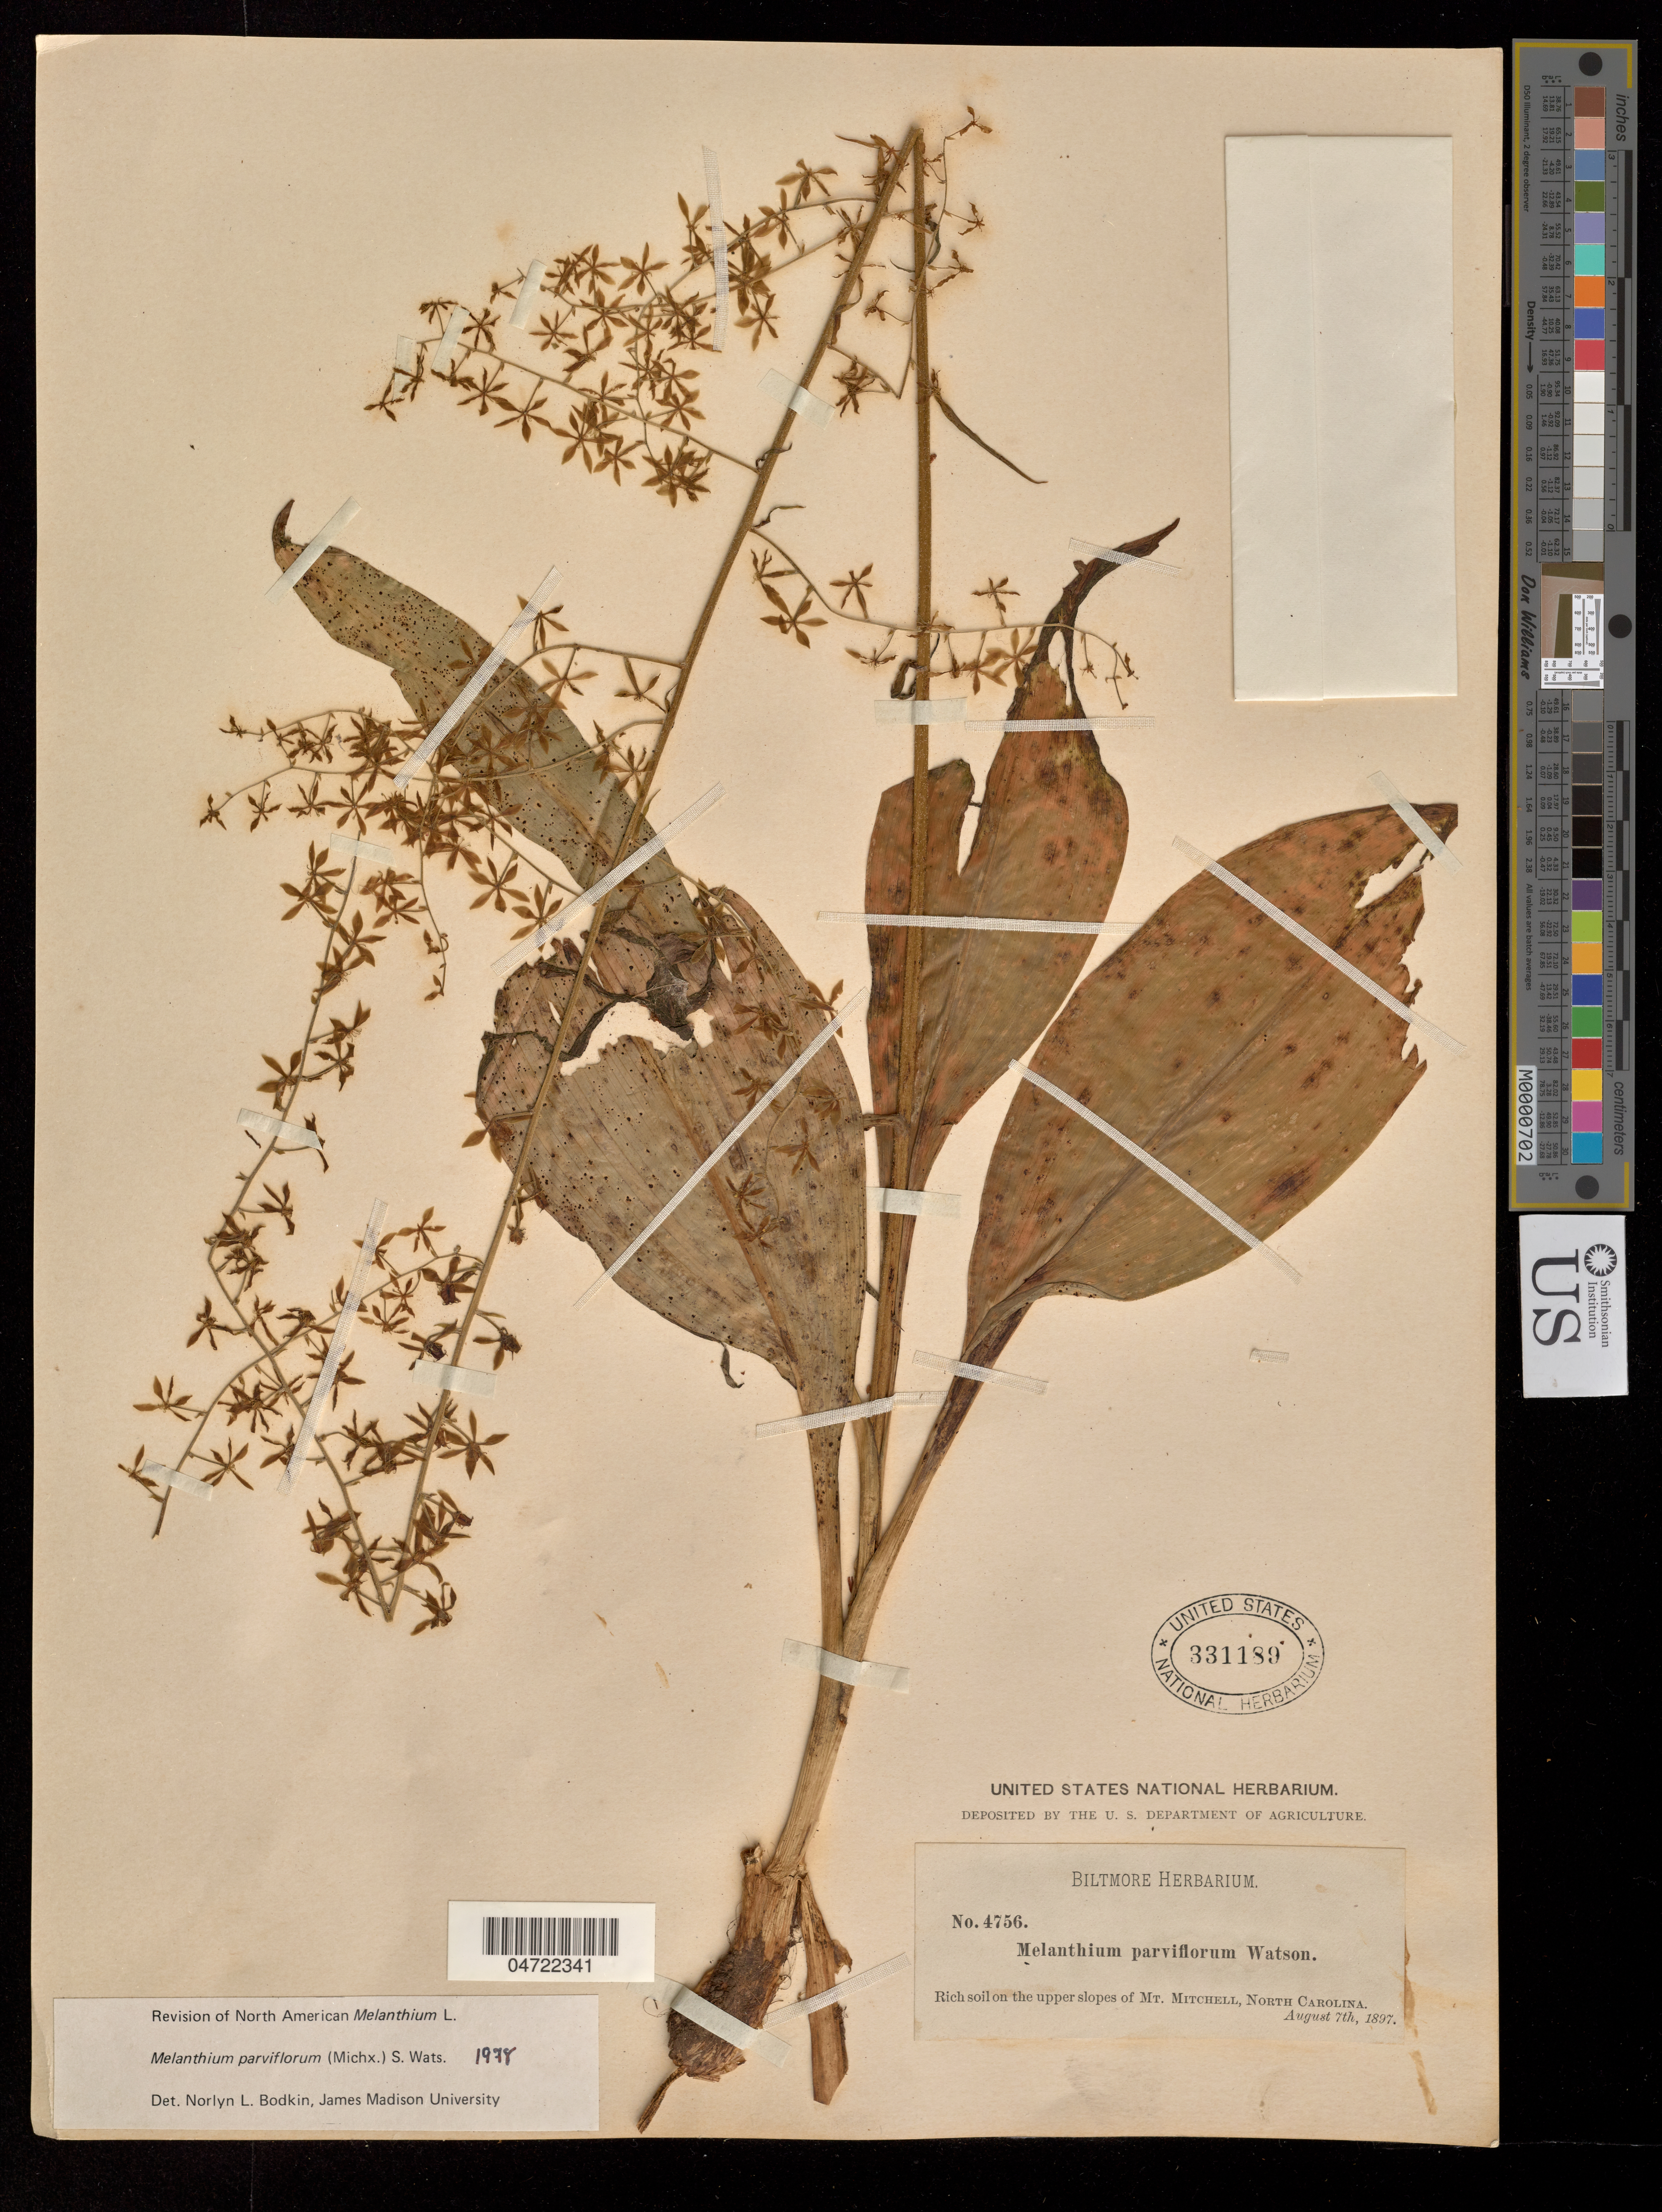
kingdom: Plantae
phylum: Tracheophyta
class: Liliopsida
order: Liliales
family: Melanthiaceae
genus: Melanthium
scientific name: Melanthium parviflorum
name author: (Michx.) S. Watson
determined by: Bodkin, N. L.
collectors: ex herb. Biltmore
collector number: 4756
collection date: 1897-07-08 or 1897-08-07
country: United States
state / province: North Carolina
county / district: Yancey County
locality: Mt. Mitchell.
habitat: Rich soil on the upper slopes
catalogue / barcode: US 331189